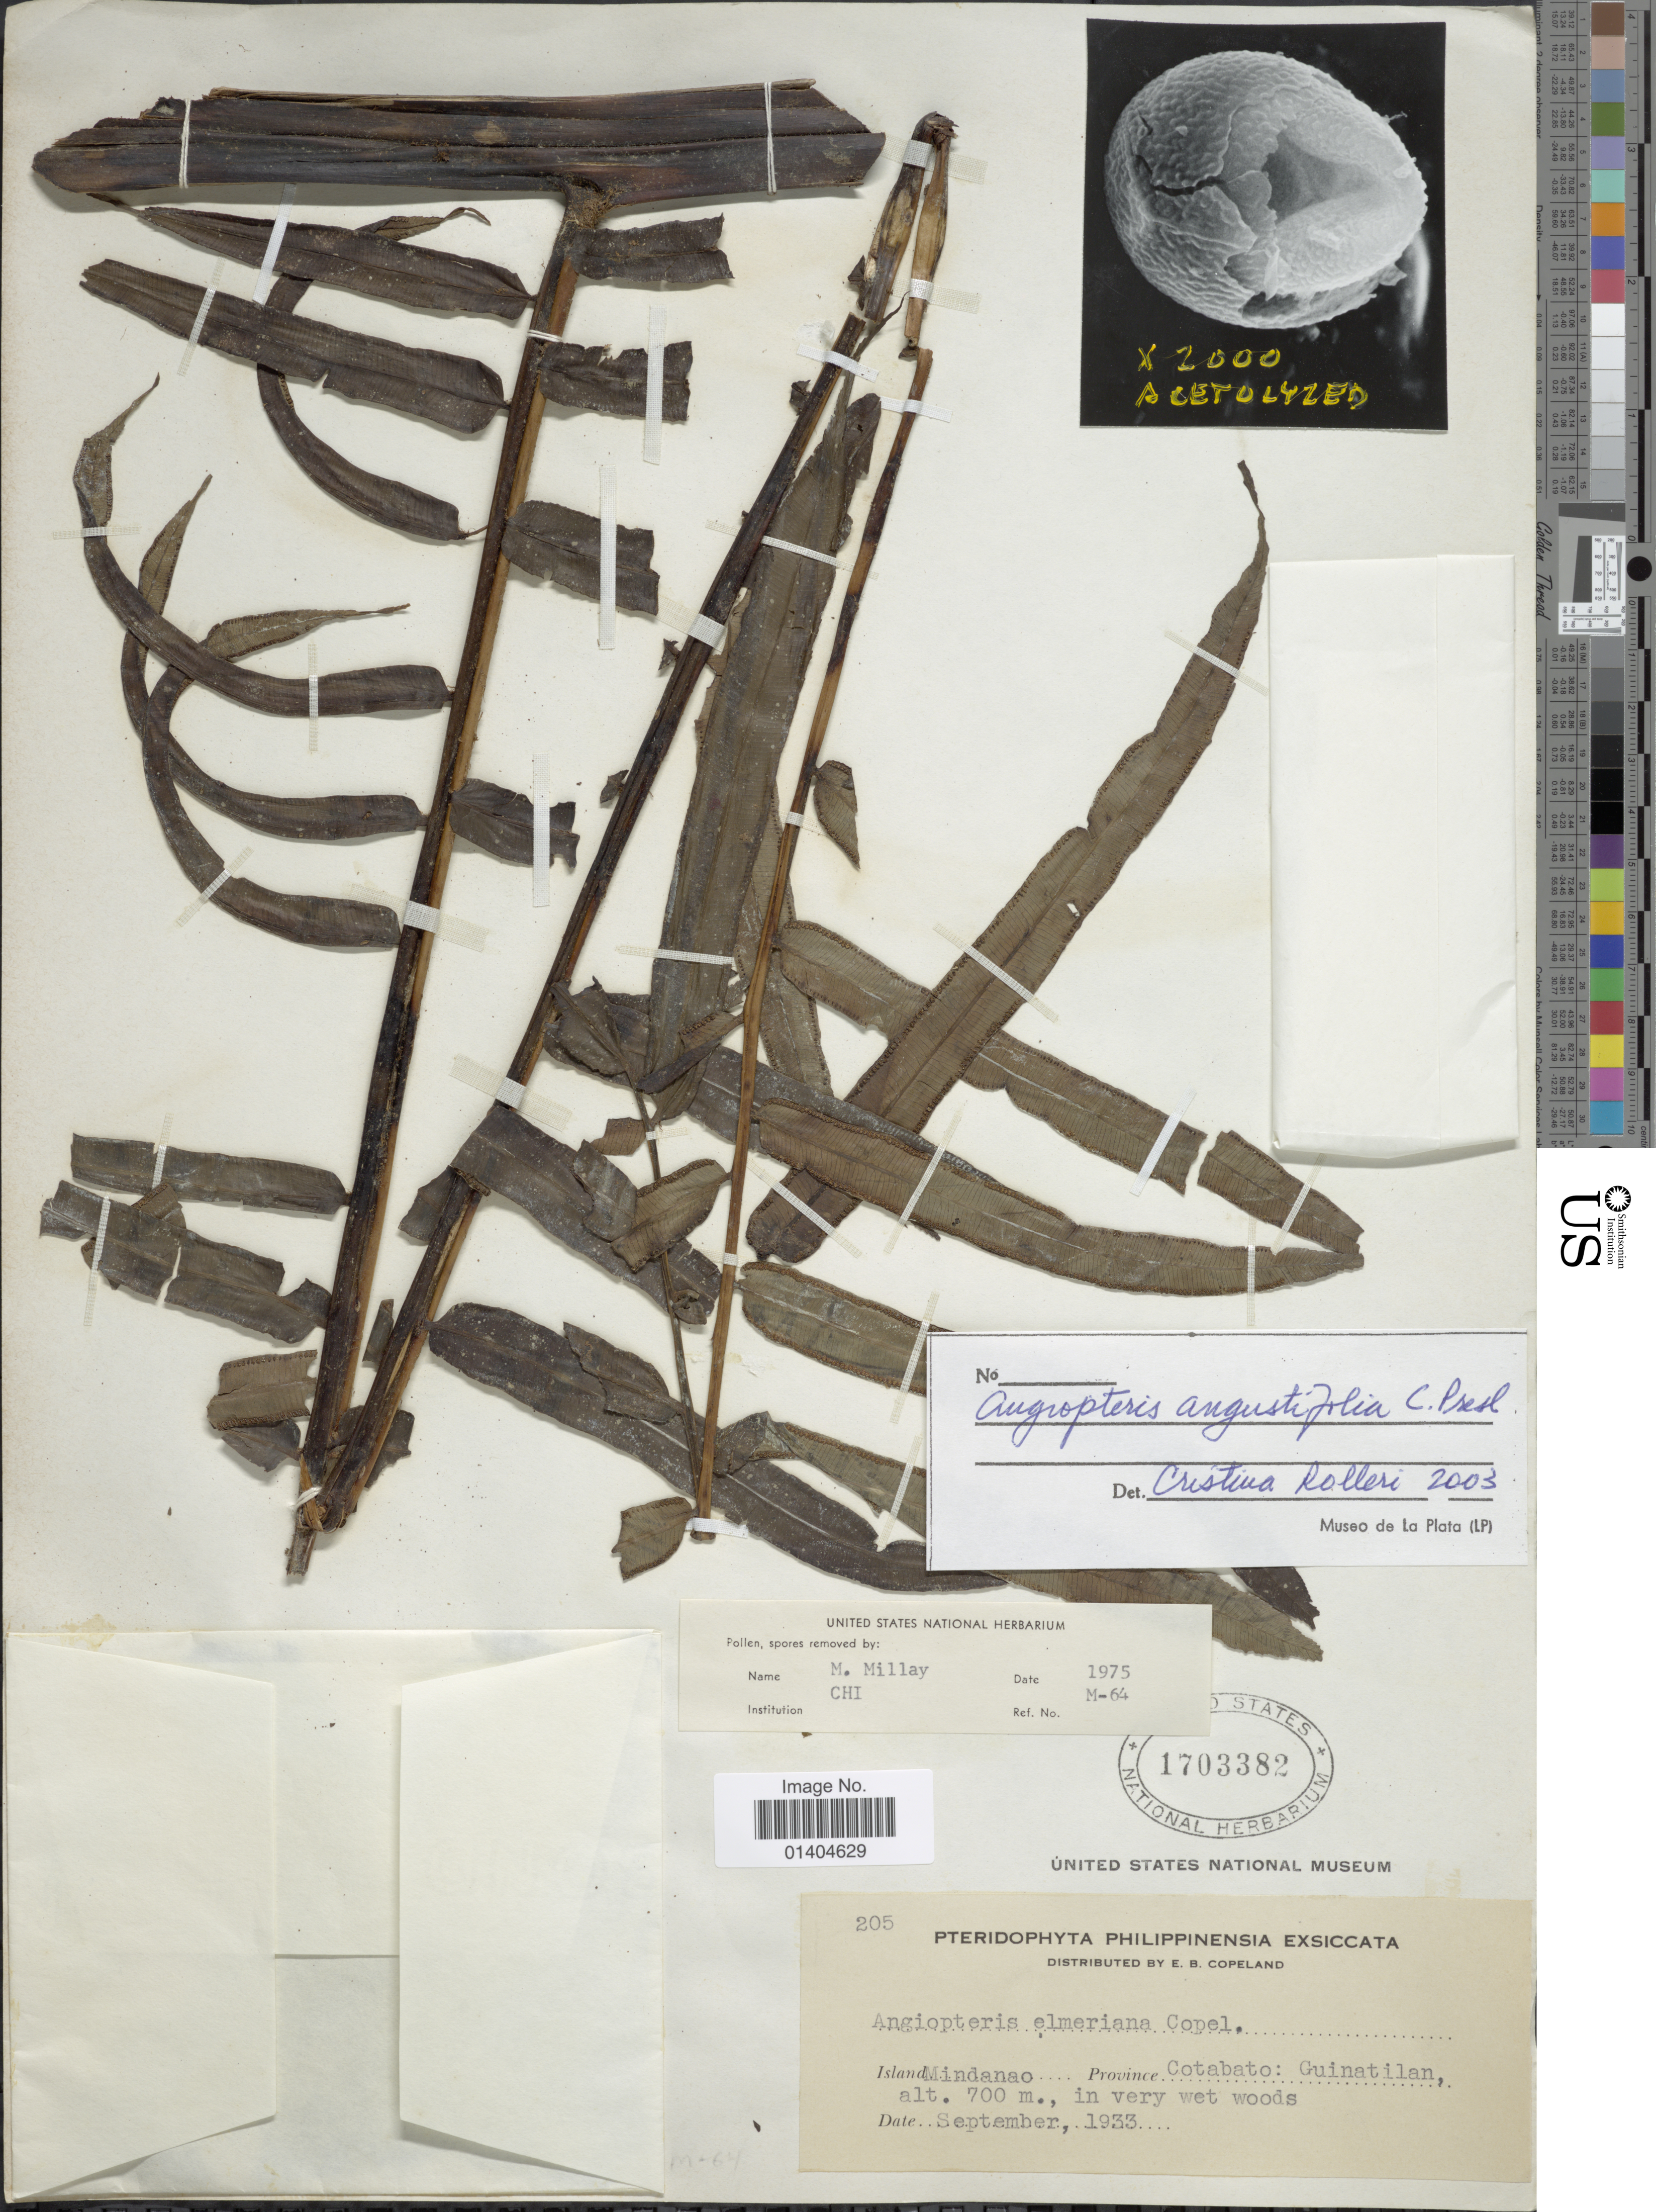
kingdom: Plantae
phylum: Tracheophyta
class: Polypodiopsida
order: Marattiales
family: Marattiaceae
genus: Angiopteris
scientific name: Angiopteris angustifolia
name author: C. Presl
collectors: E. B. Copeland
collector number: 205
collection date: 1933-09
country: Philippines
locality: Island Mindanao. Province Cotabato: Guinatilan.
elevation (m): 700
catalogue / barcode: US 1703382